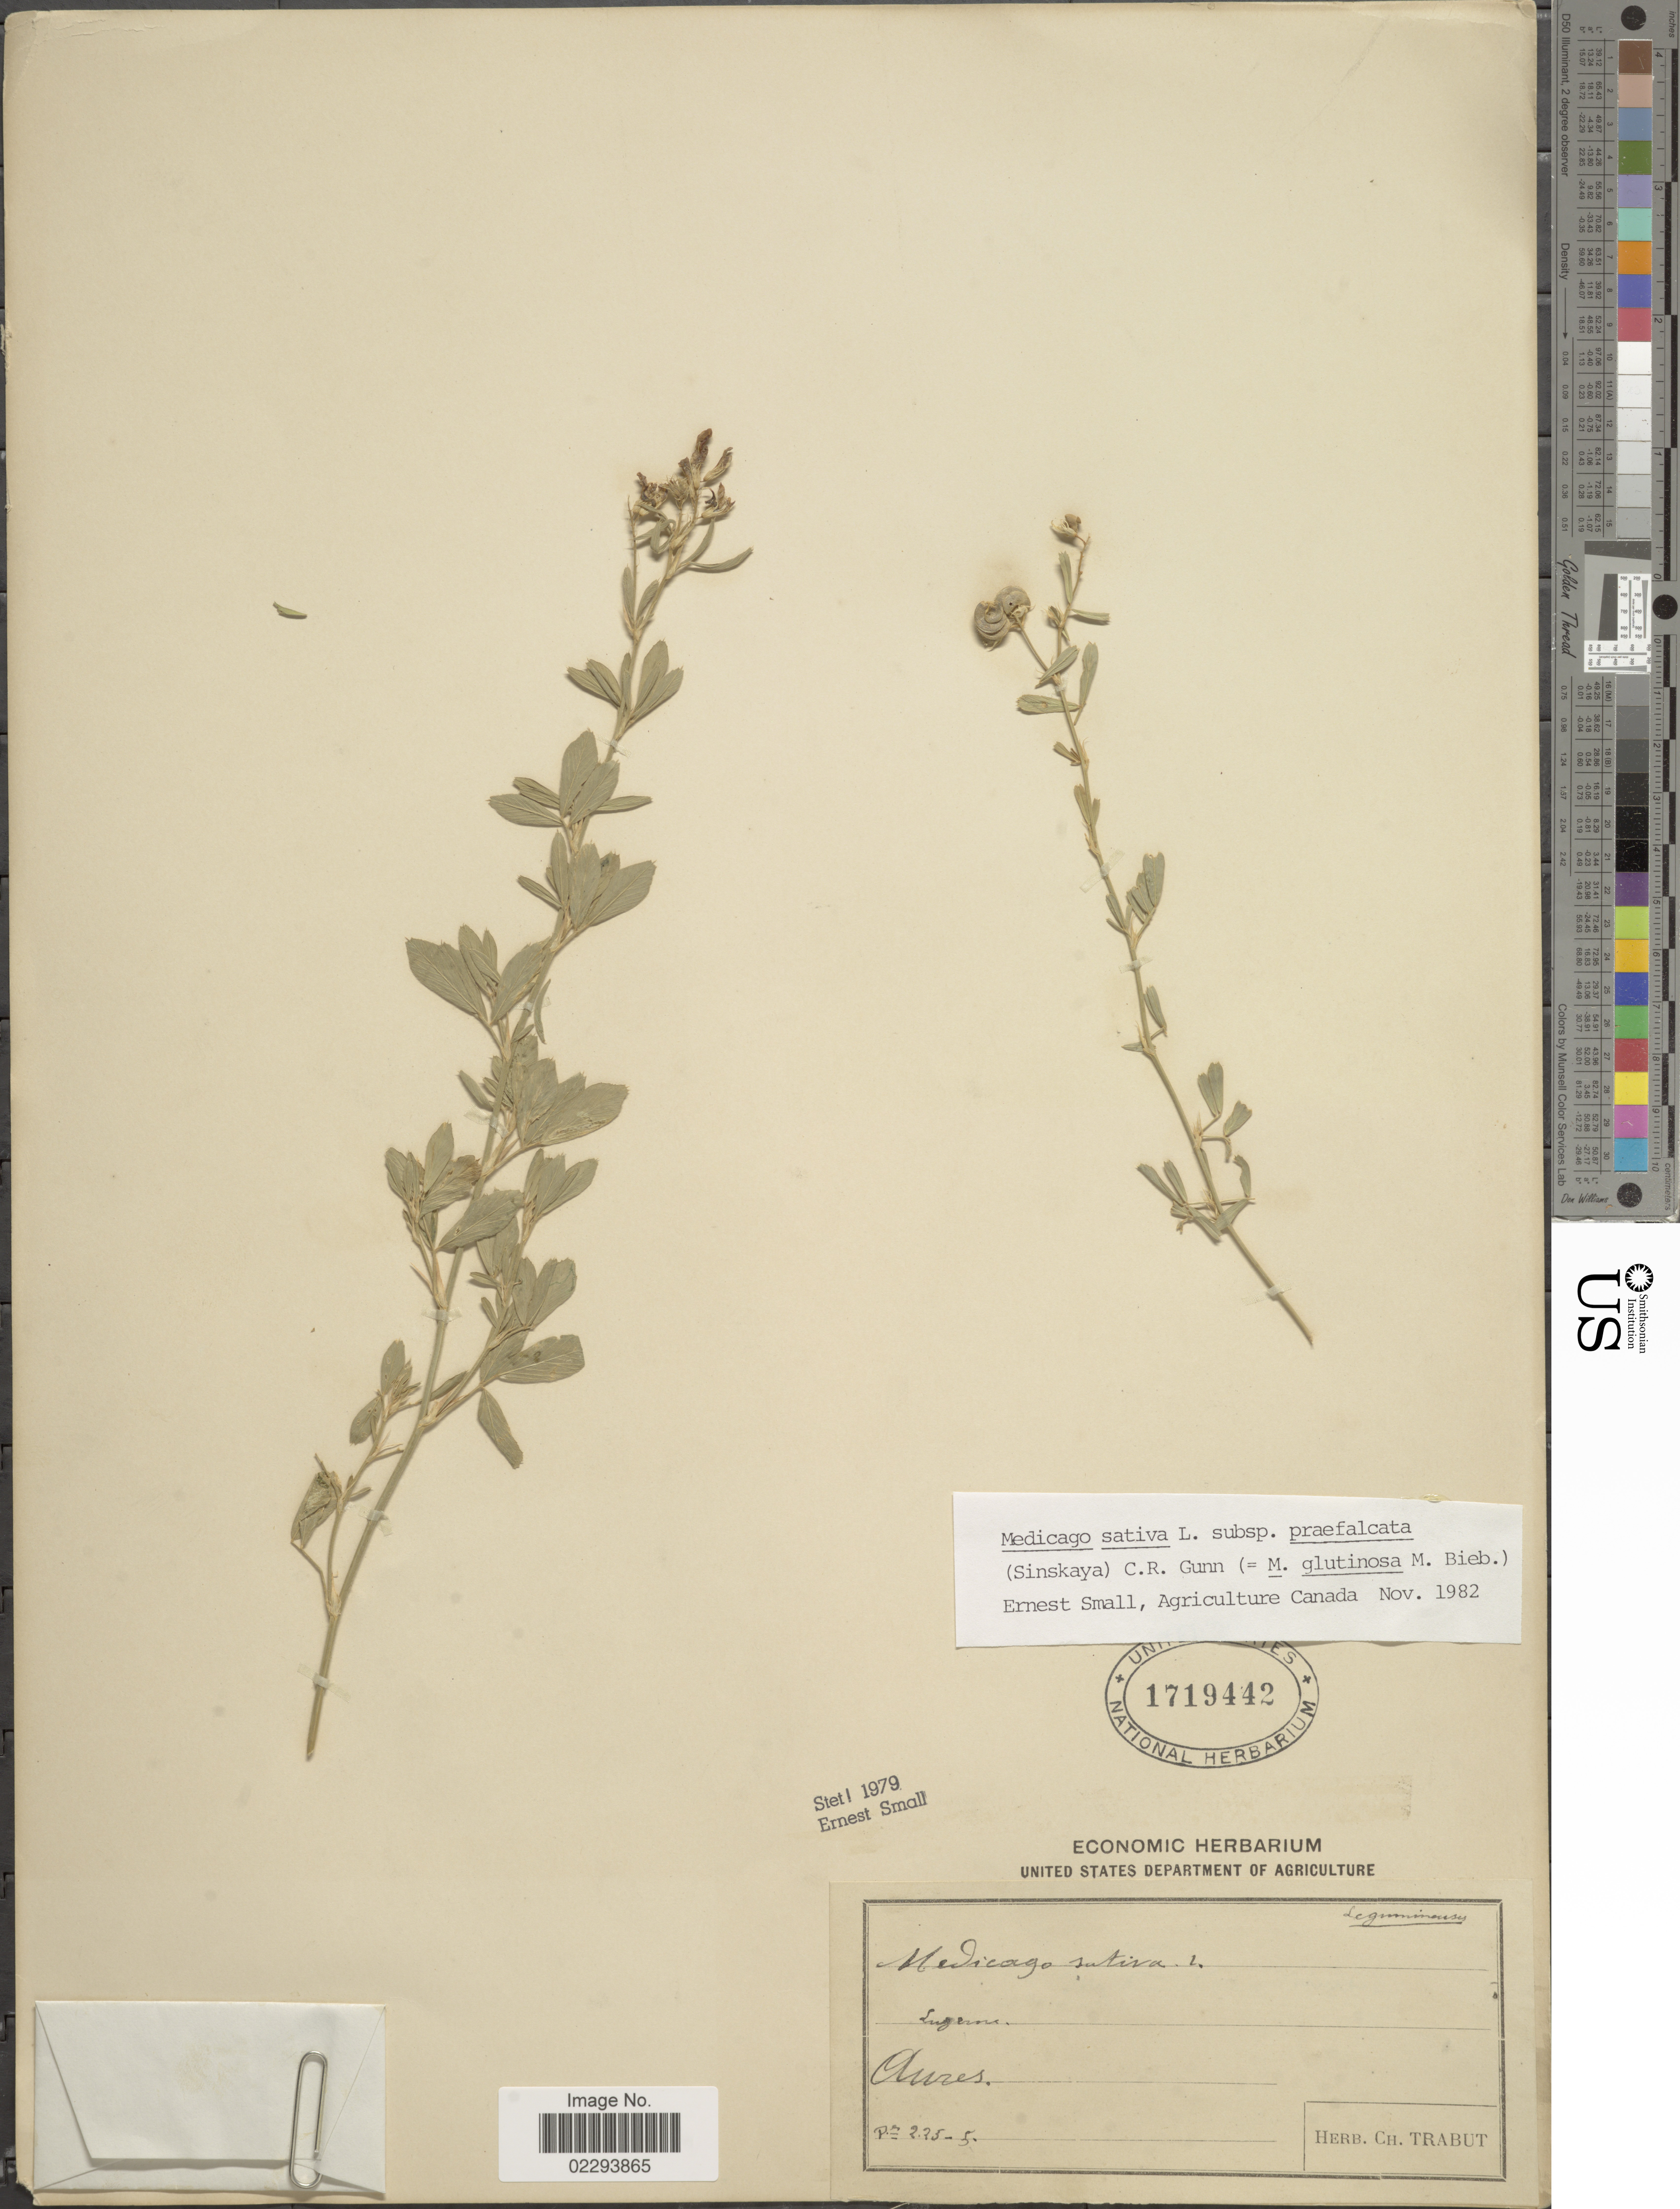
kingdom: Plantae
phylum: Tracheophyta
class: Magnoliopsida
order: Fabales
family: Fabaceae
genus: Medicago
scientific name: Medicago sativa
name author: L.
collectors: Ex herb. Trabut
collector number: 225-5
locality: Aures.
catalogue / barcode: US 1719442